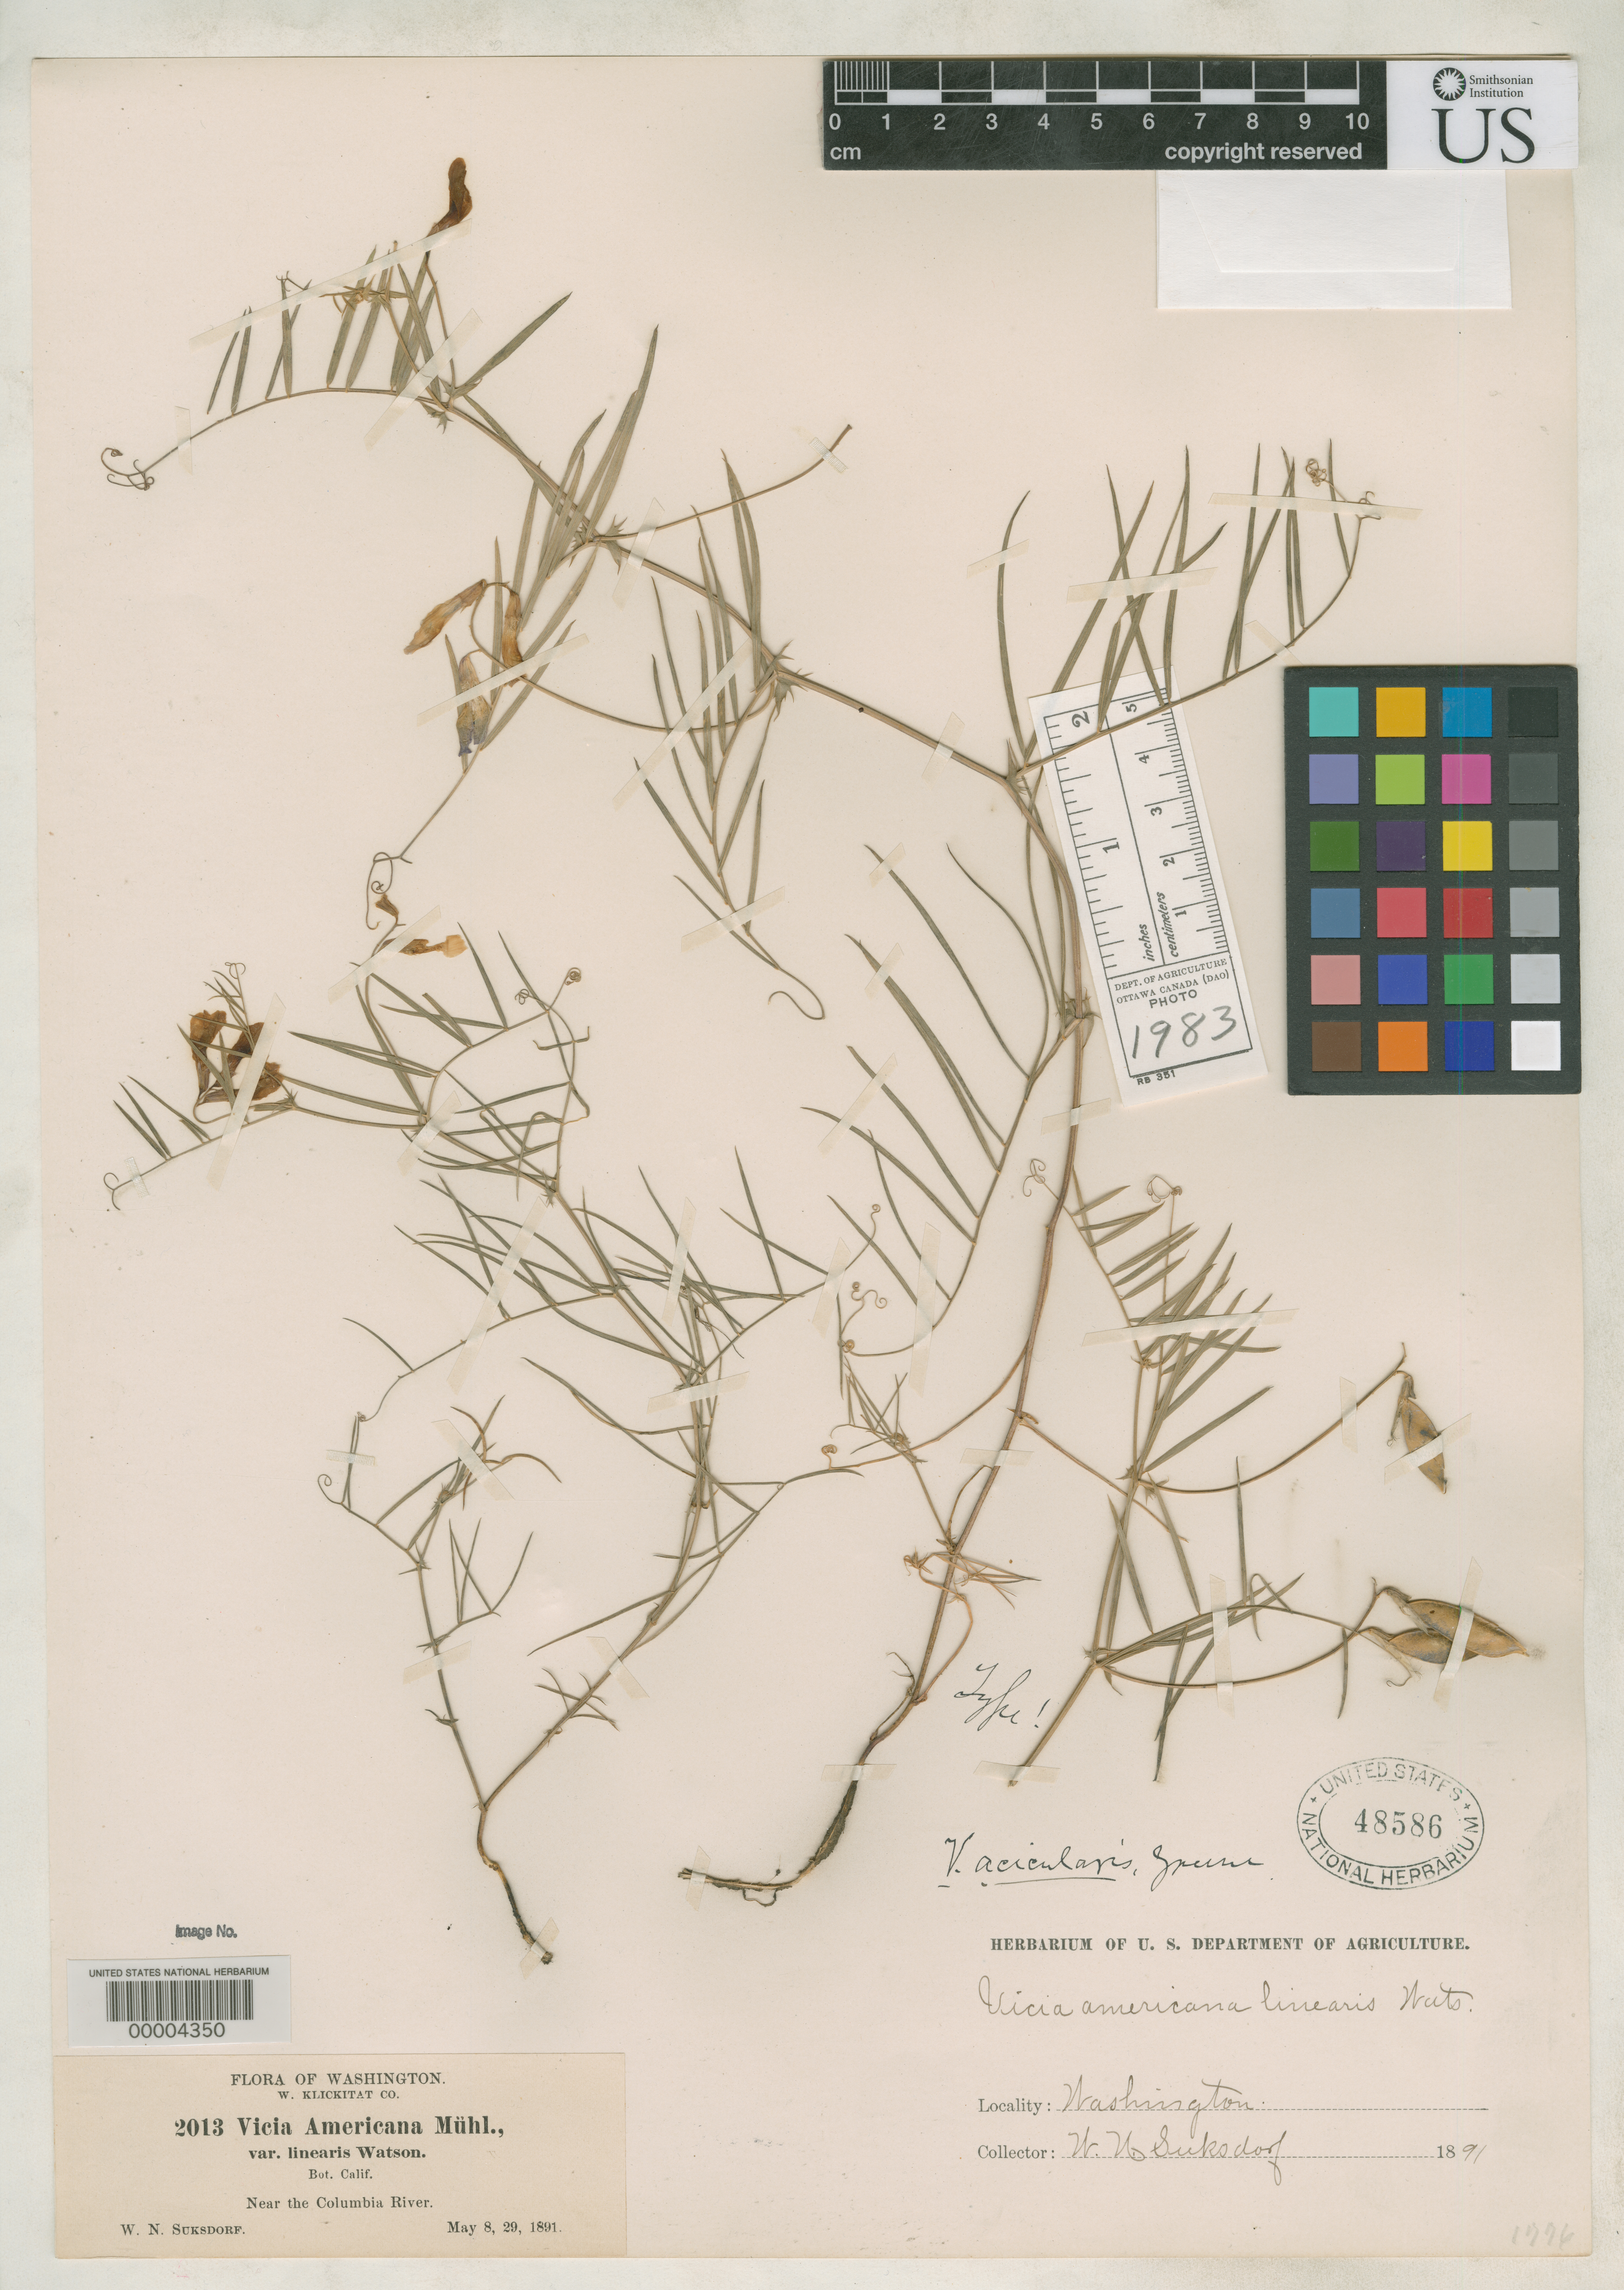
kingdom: Plantae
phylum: Tracheophyta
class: Magnoliopsida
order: Fabales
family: Fabaceae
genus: Vicia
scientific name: Vicia acicularis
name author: Greene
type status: Holotype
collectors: W. N. Suksdorf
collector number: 2013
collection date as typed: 08 May 1891 and 29 May 1891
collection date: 1891-05-08,1891-05-29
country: United States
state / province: Washington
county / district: Klickitat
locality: Western section of county near Columbia River.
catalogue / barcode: US 48586